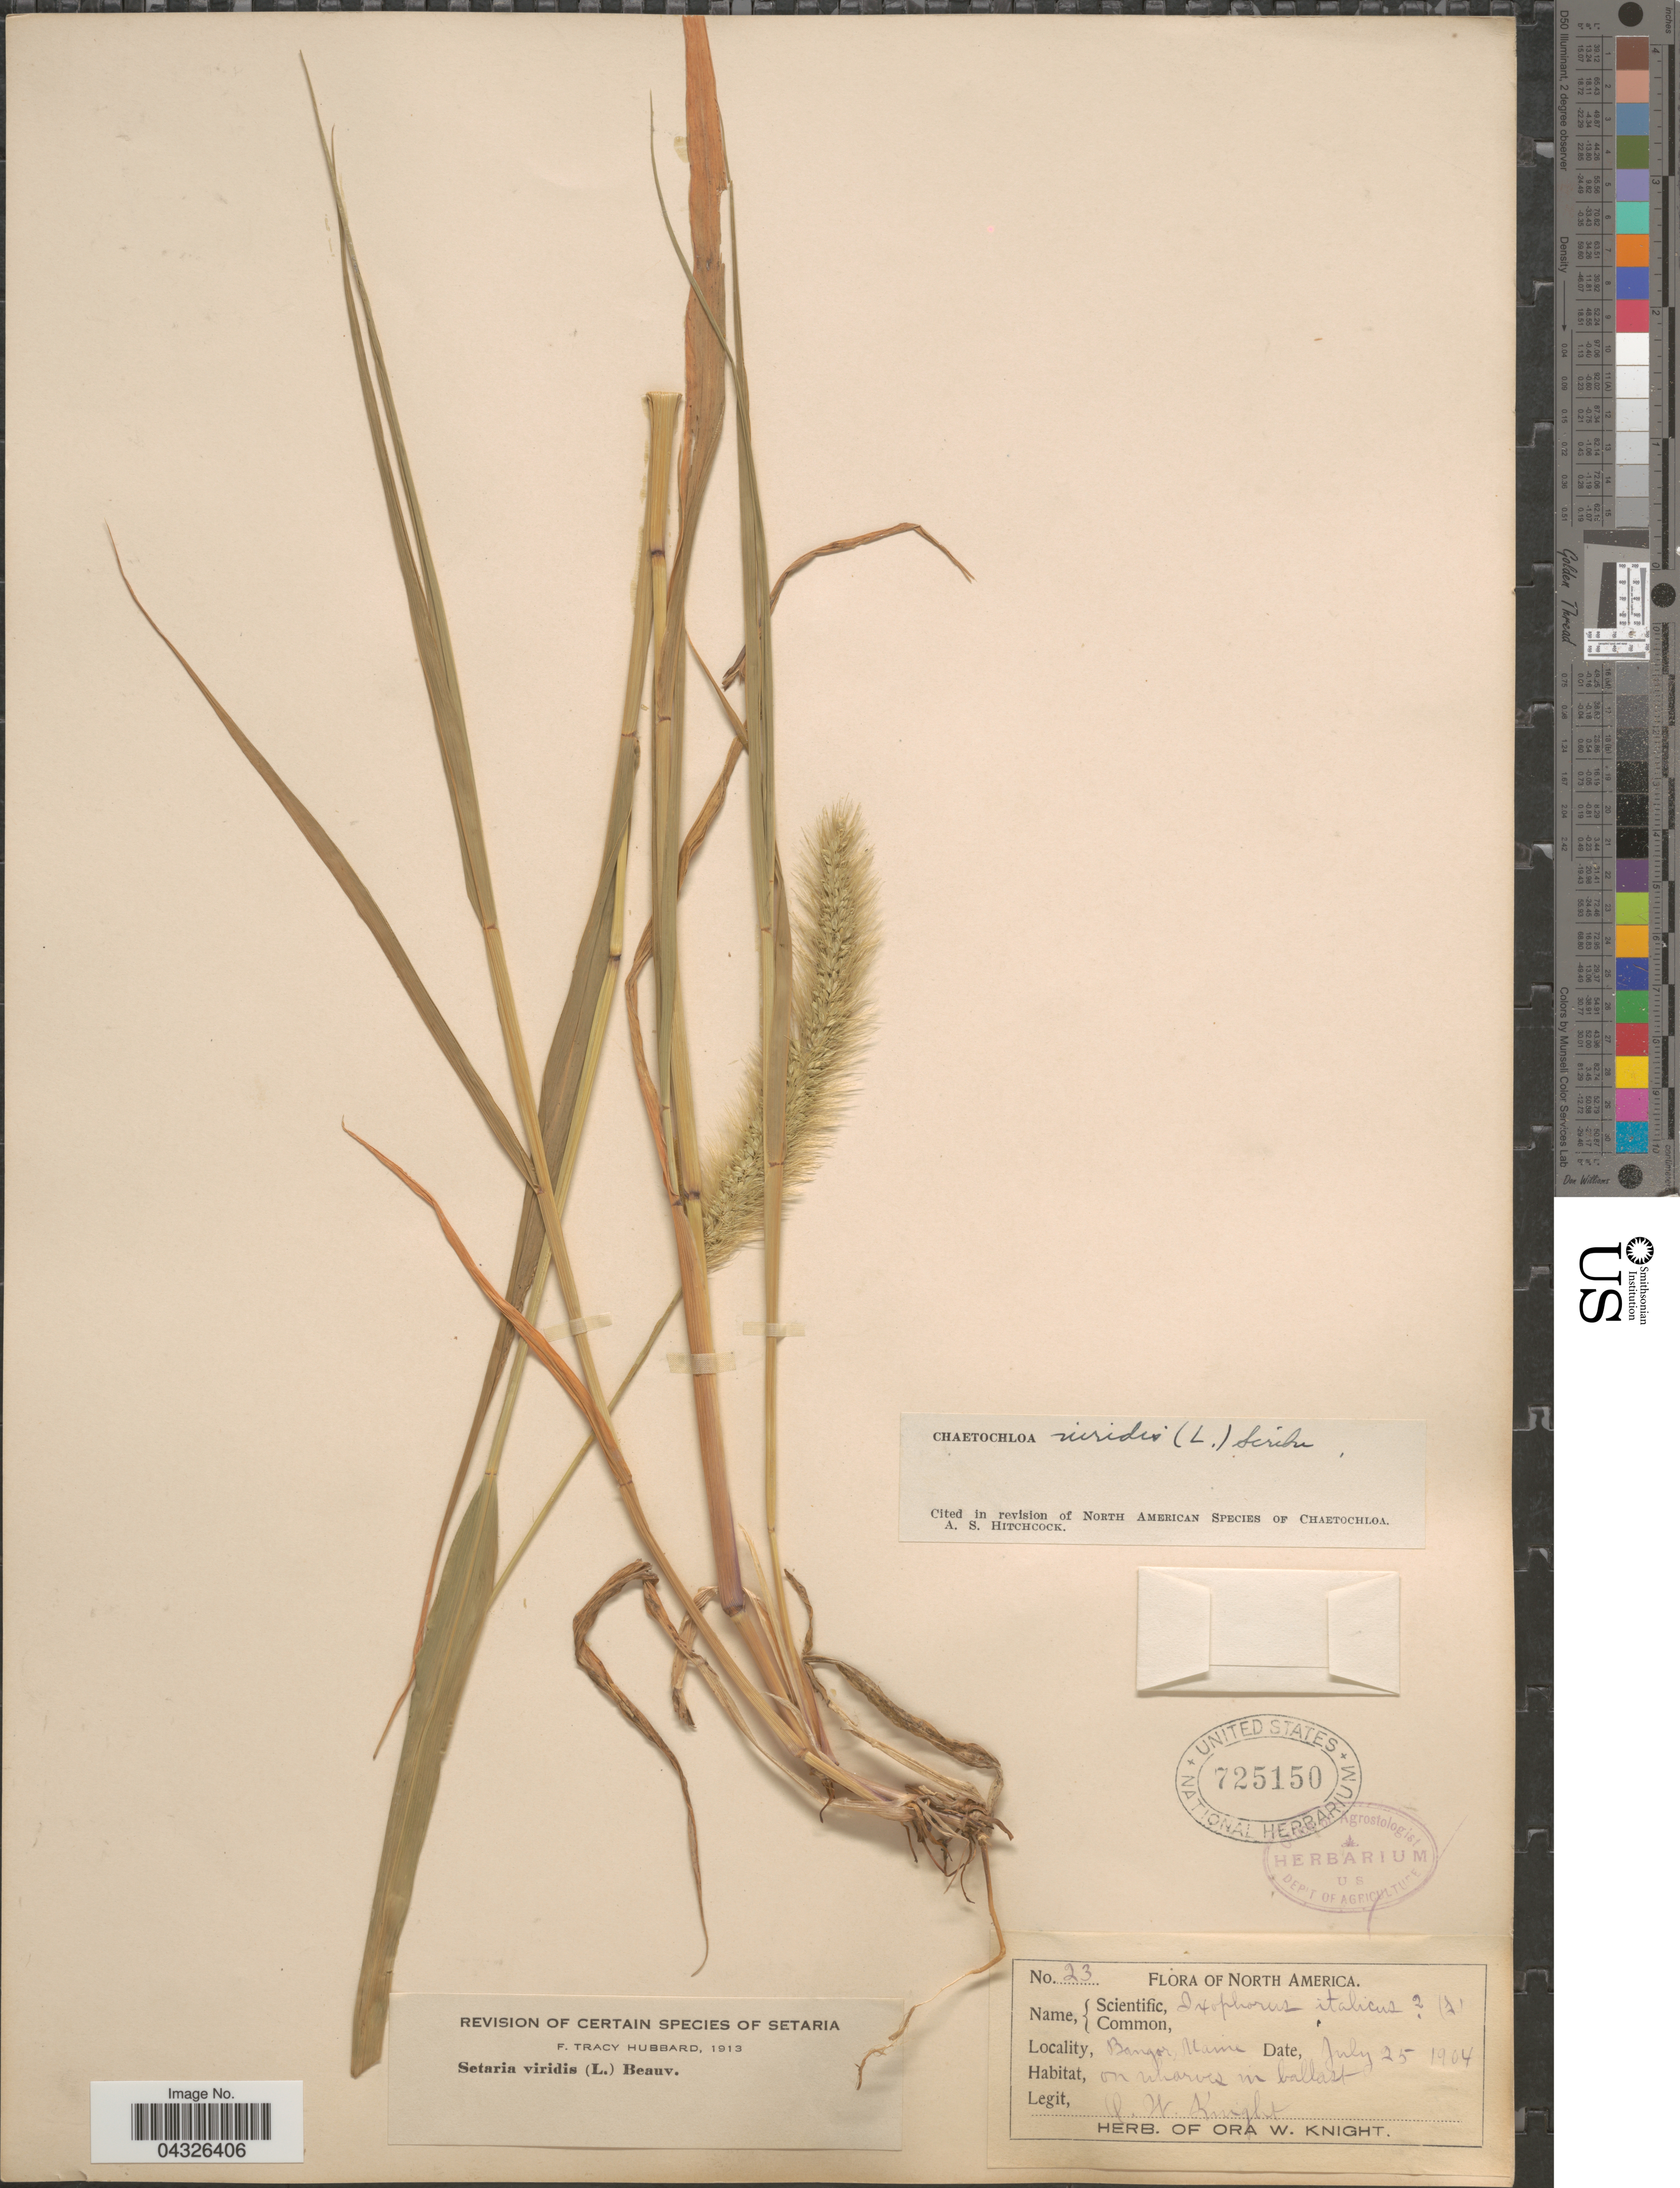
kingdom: Plantae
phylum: Tracheophyta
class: Liliopsida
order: Poales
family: Poaceae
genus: Setaria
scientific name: Setaria viridis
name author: (L.) P. Beauv.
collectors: O. Knight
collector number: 23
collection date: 1904-07-25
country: United States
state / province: Maine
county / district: Penobscot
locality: Bangor. On wharves in ballast.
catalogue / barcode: US 725150